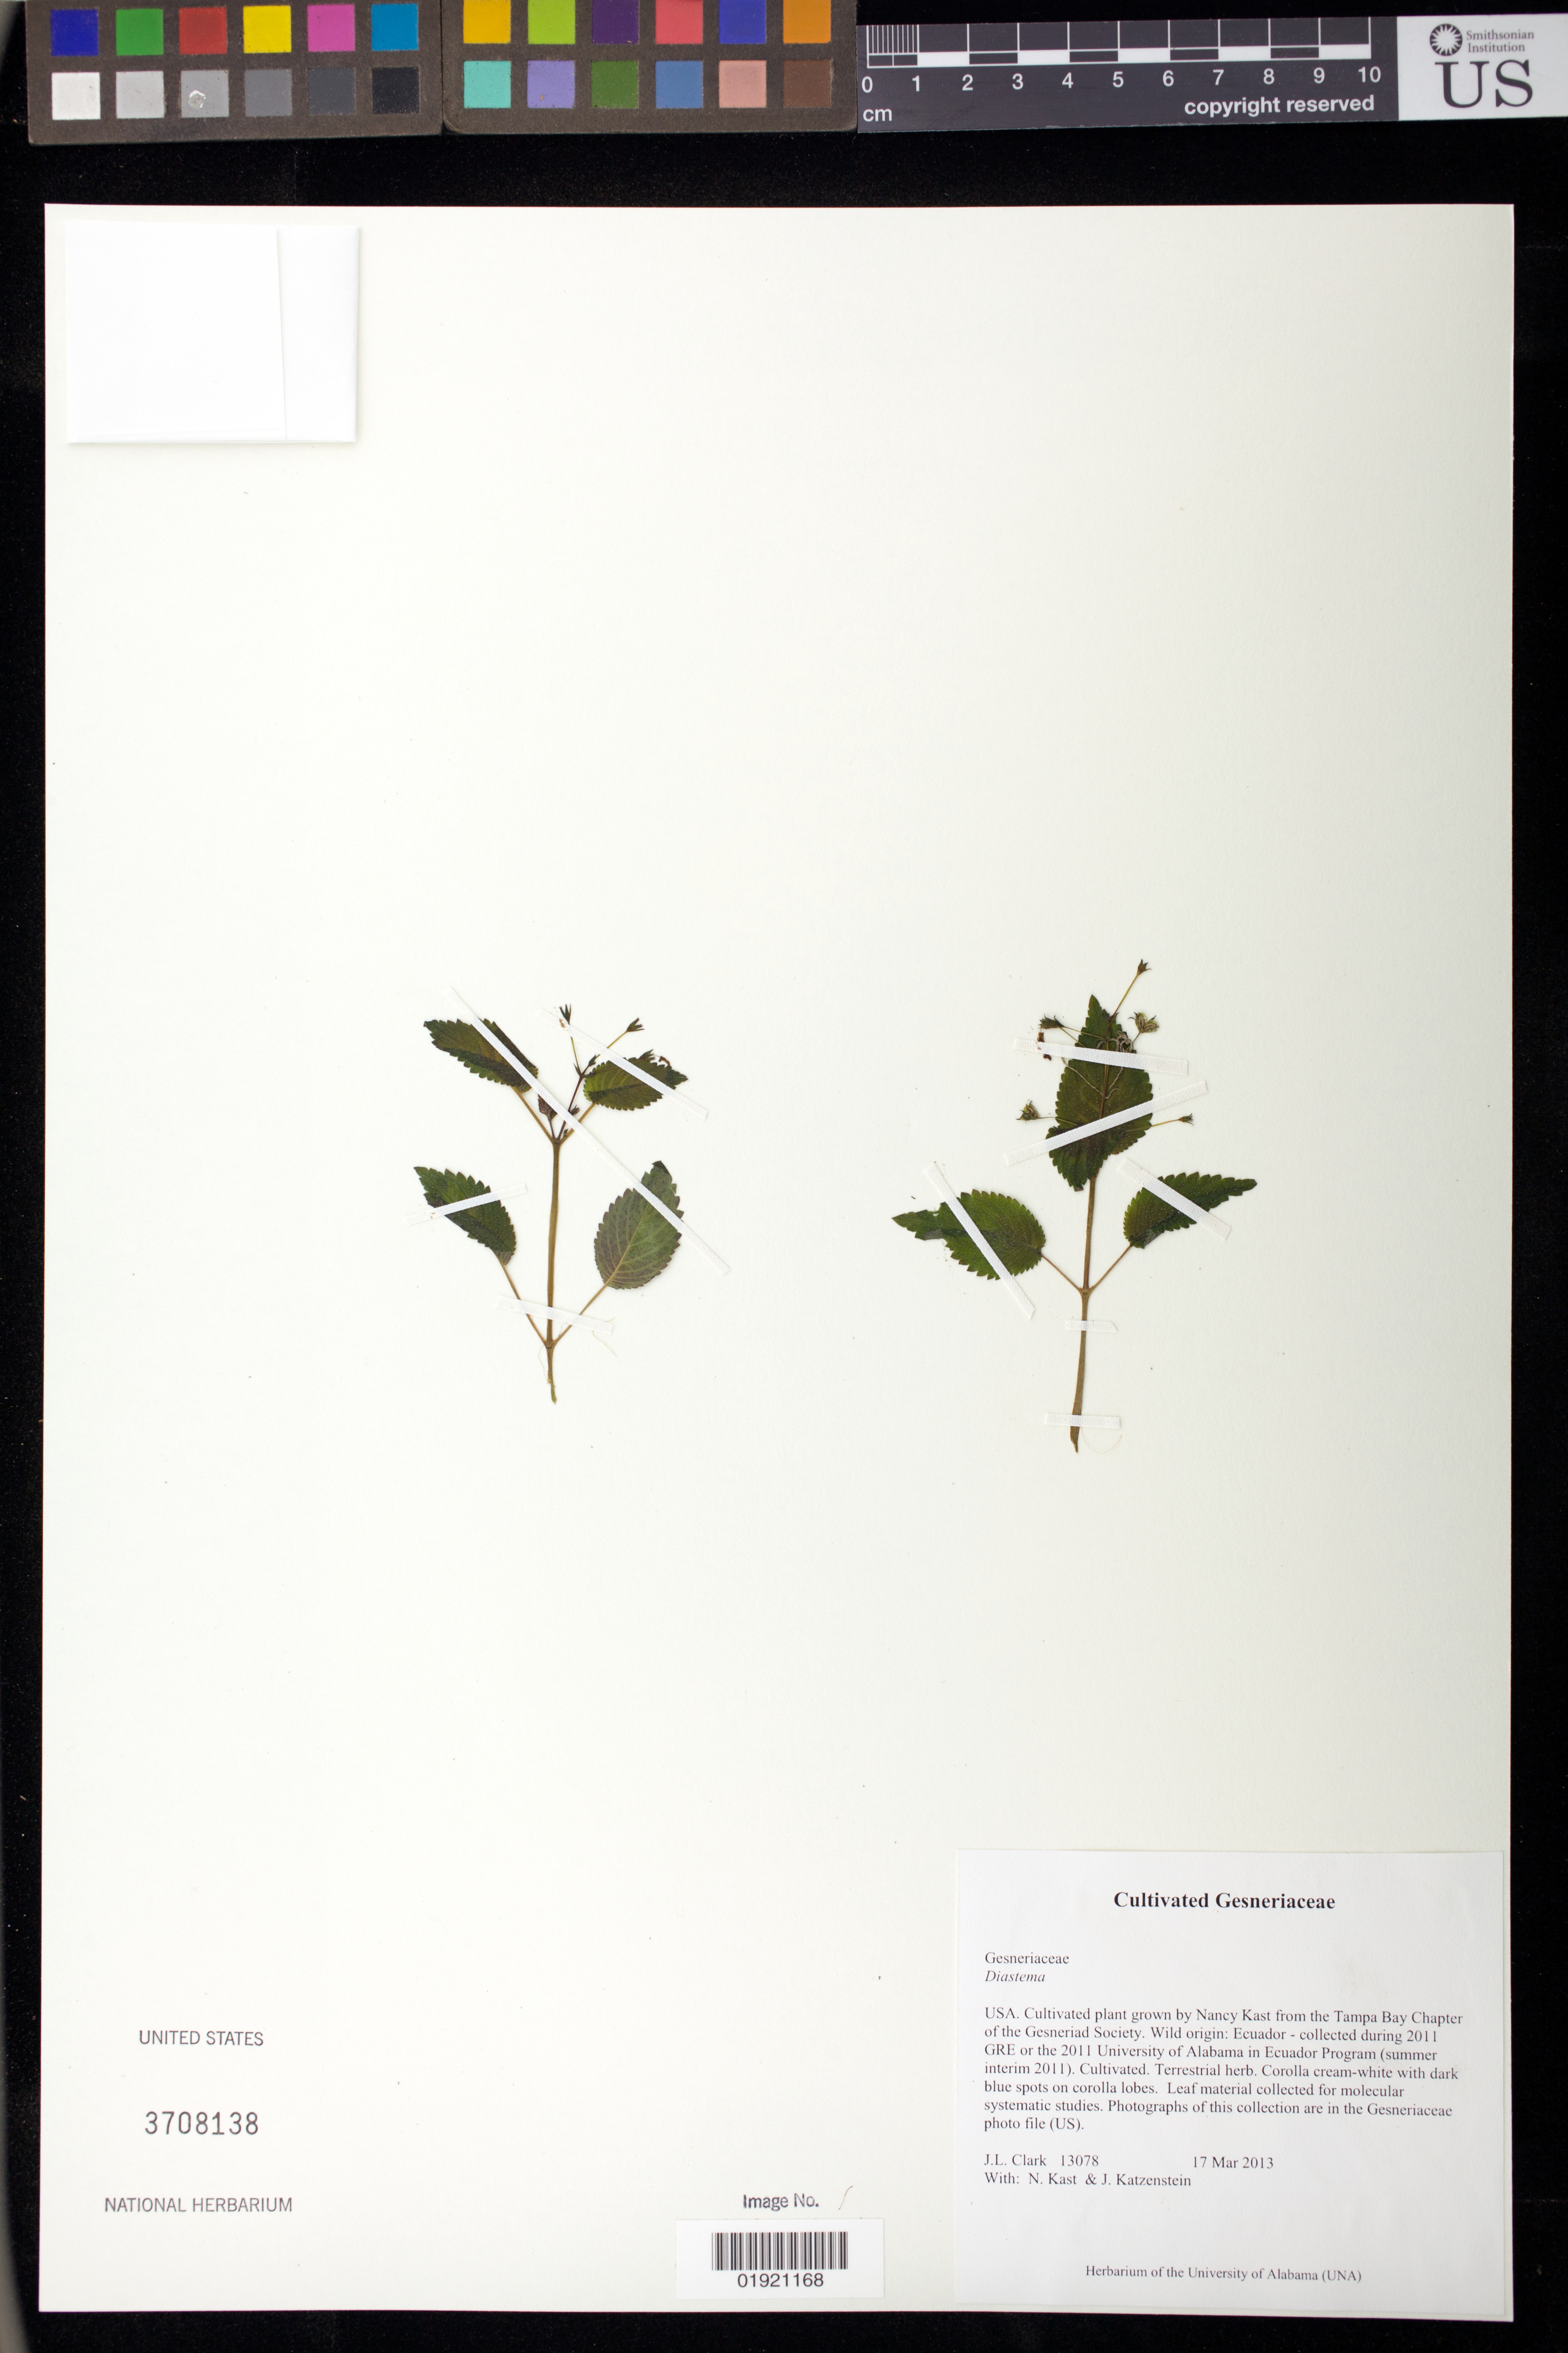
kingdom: Plantae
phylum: Tracheophyta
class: Magnoliopsida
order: Lamiales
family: Gesneriaceae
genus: Diastema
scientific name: Diastema sp.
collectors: J. L. Clark, N. Kast & J. Katzenstein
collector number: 13078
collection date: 2013-03-17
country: United States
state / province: Florida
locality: Cultivated plant grown from cutting provided by Nancy Kast (San Antonio, FL) from the Tampa Bay Chapter of the Gesneriad Society. Wild Origin: Ecuador.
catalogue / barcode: US 3708138